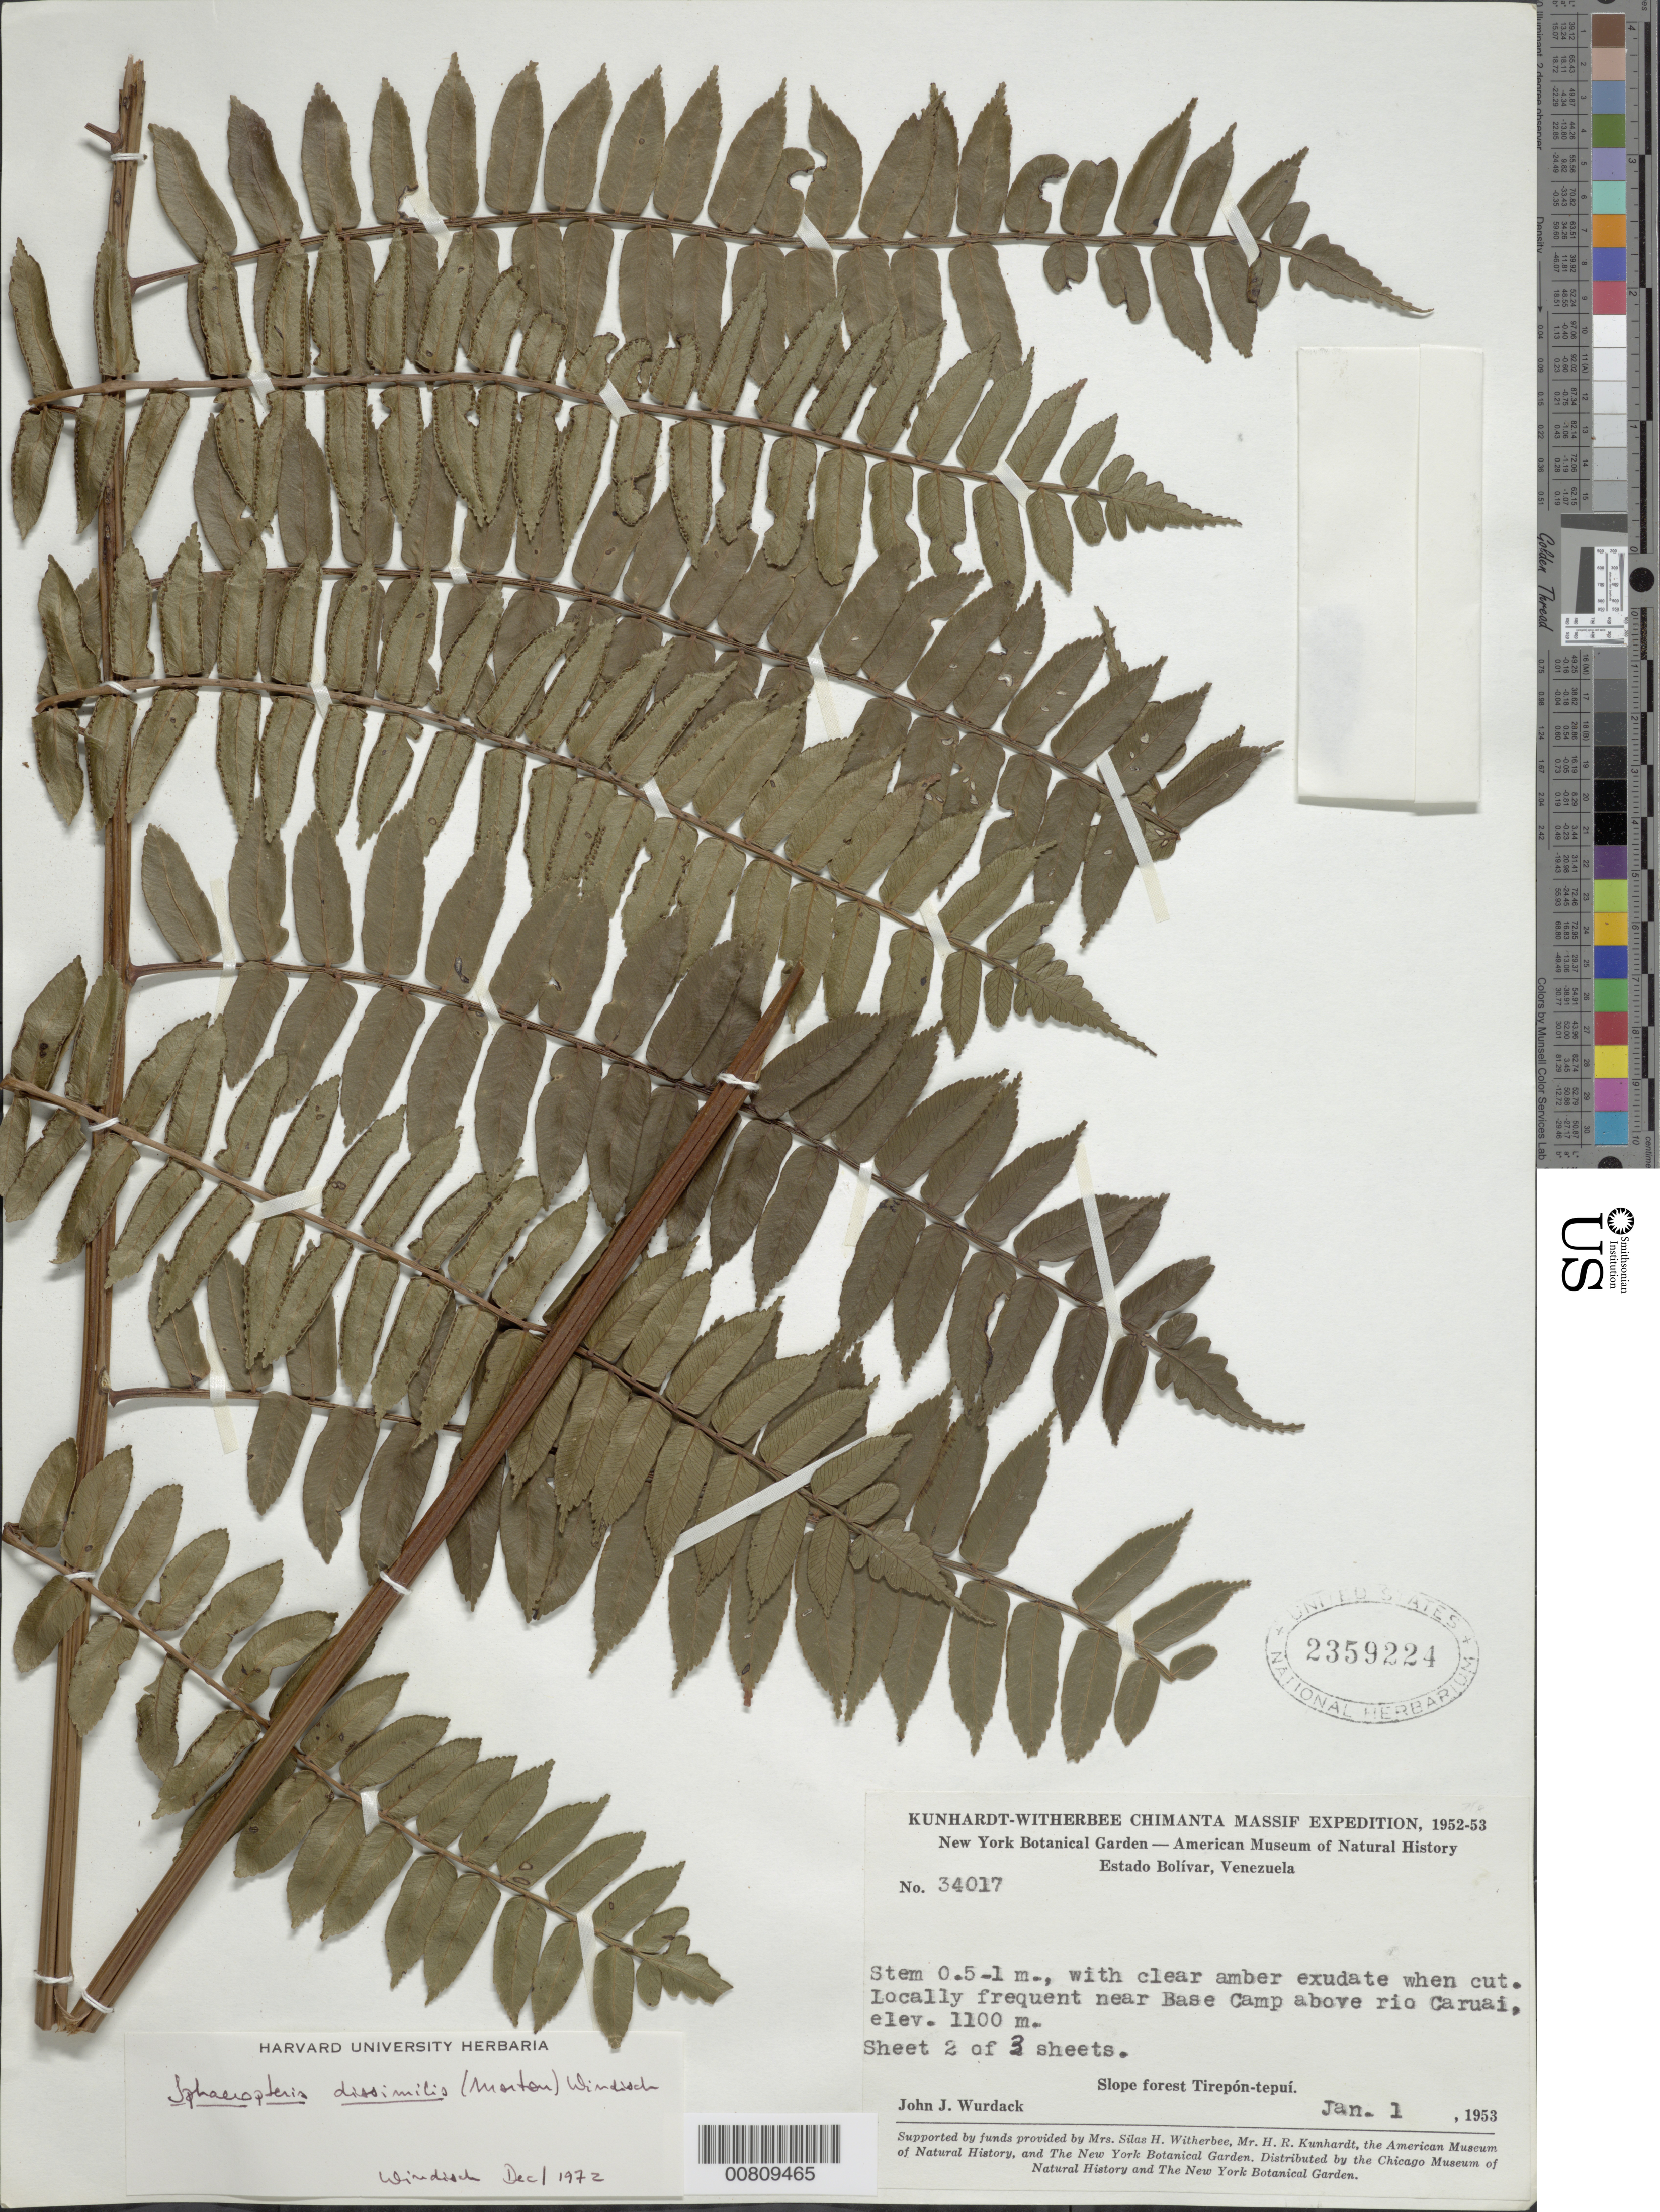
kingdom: Plantae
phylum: Tracheophyta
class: Polypodiopsida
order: Cyatheales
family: Cyatheaceae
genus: Cyathea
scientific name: Cyathea dissimilis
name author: (C.V. Morton) Stolze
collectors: J. J. Wurdack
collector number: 34017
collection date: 1953-01-01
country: Venezuela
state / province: Bolivar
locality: Estado Bolívar, Venezuela. Locally frequent near Base Camp above rio Caruai. Steep forest Tirepón-tepuí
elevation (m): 1100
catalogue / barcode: US 2359224